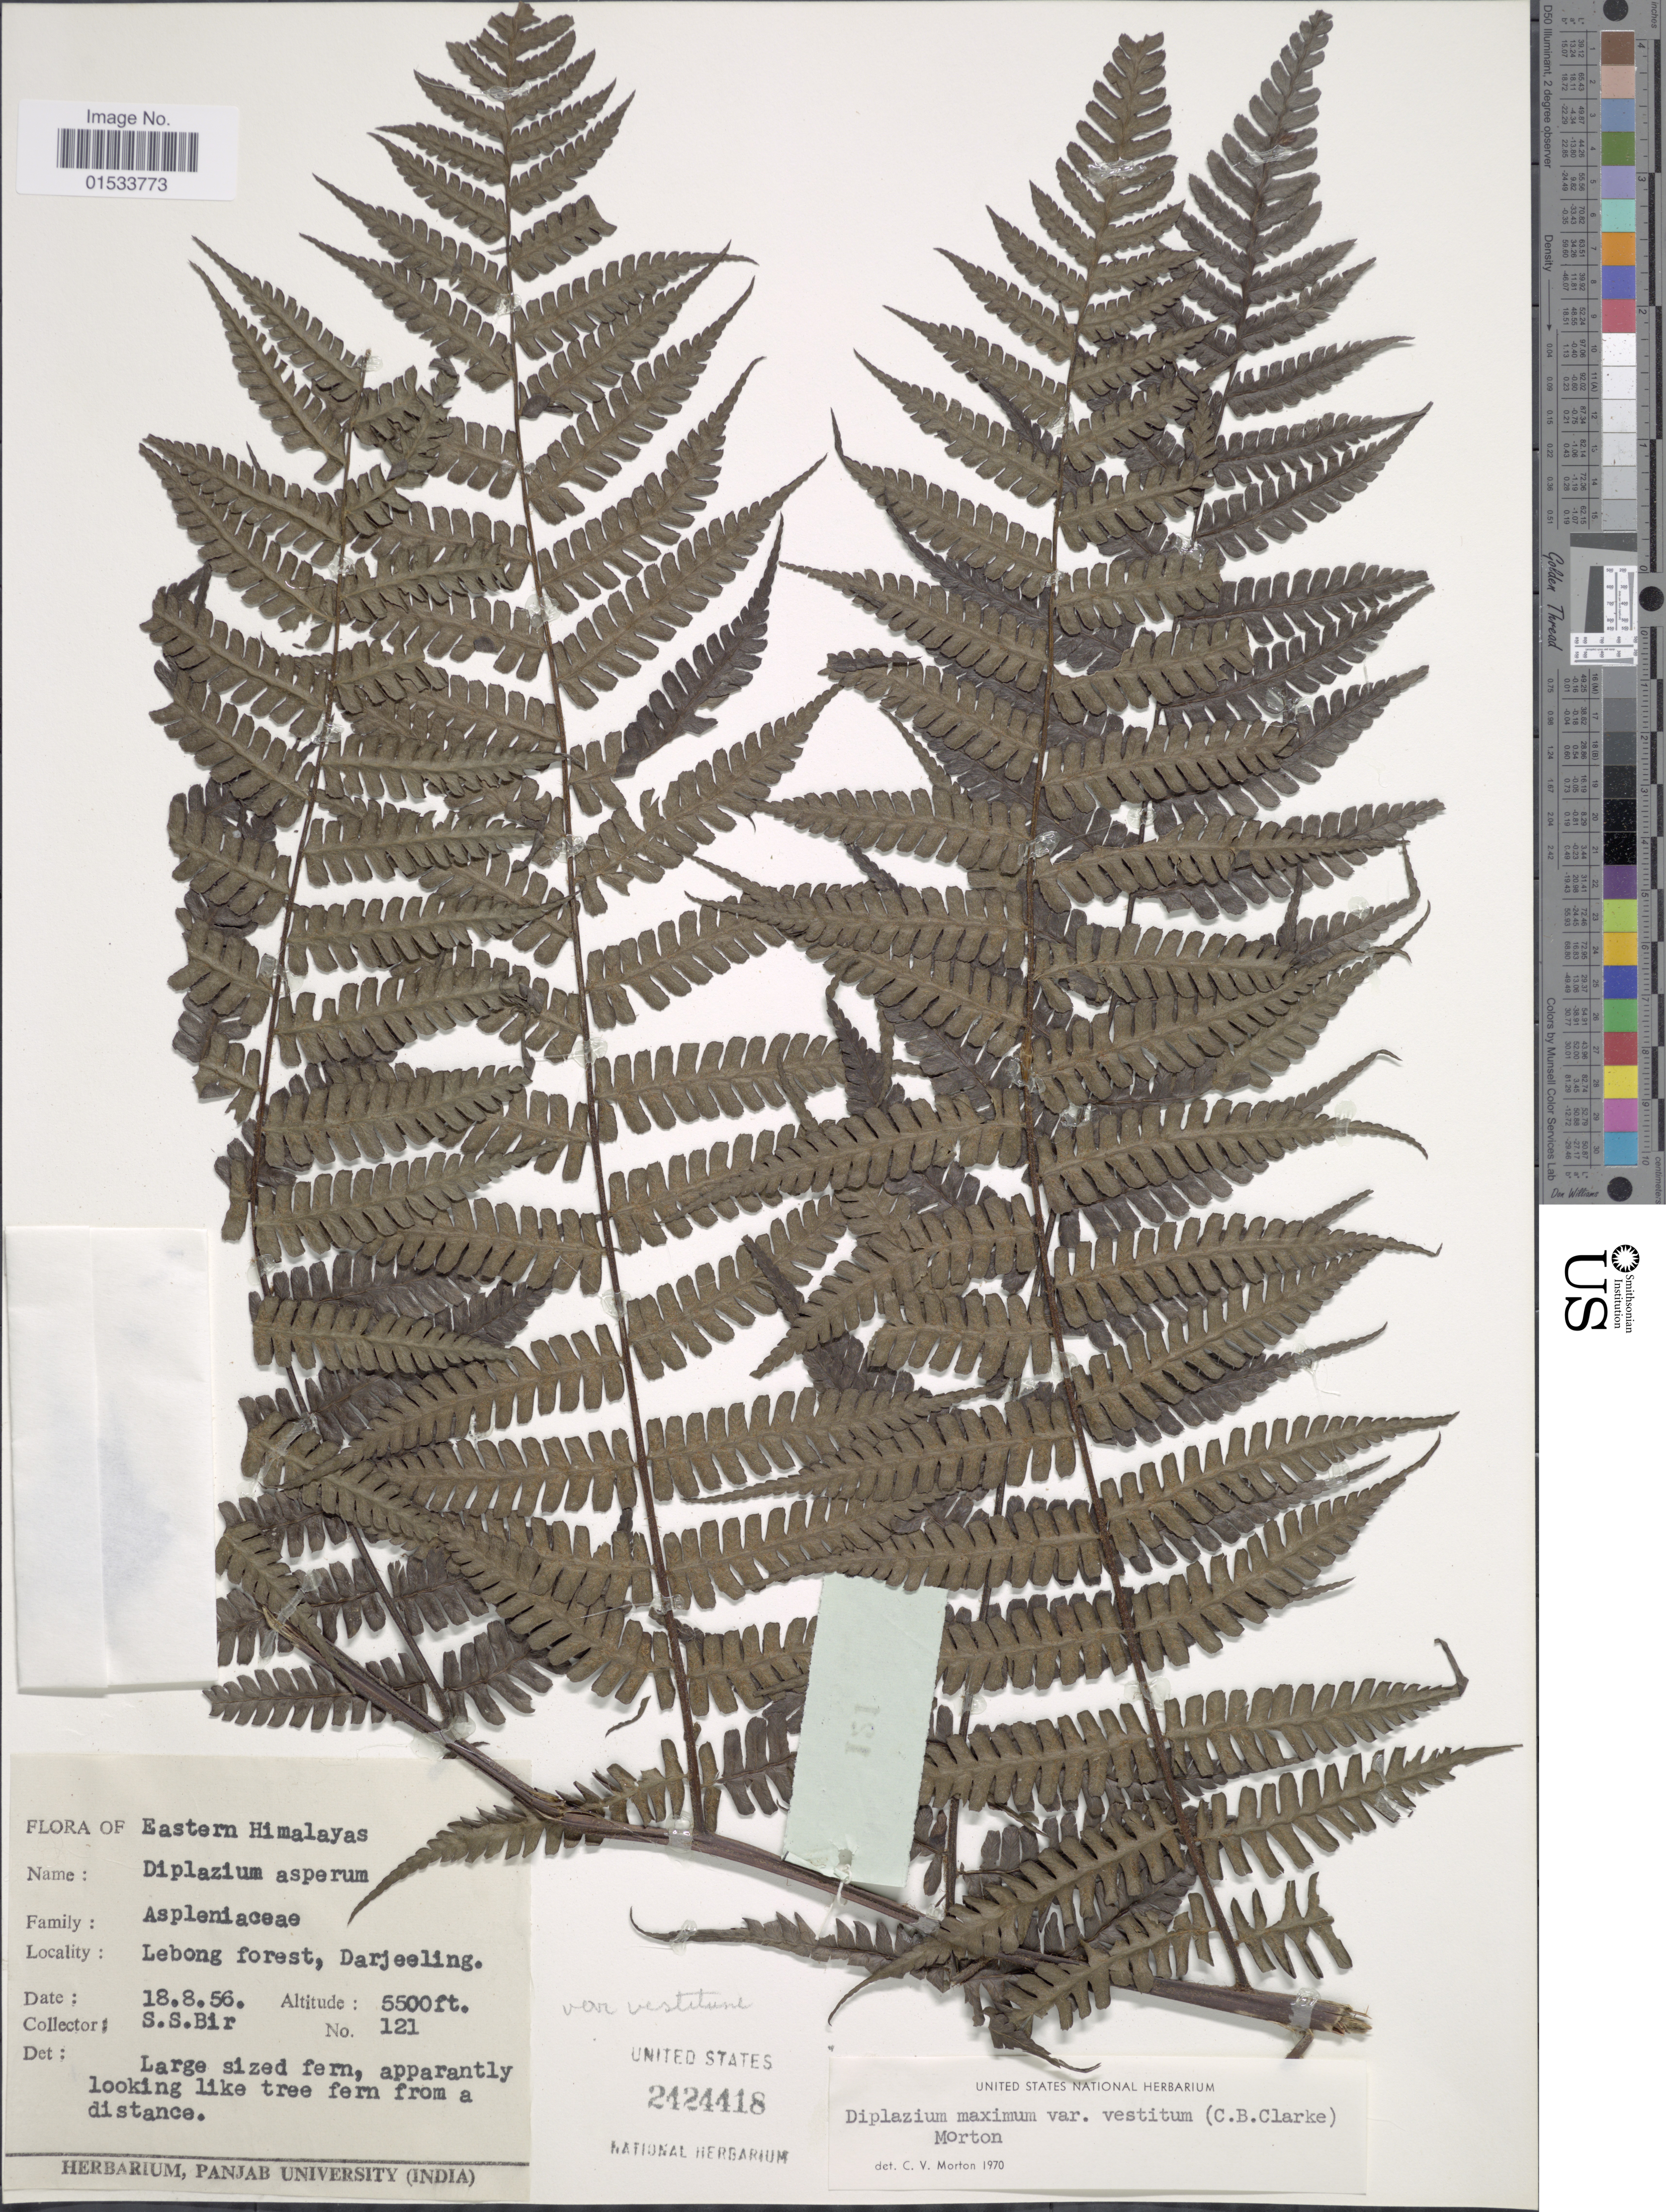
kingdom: Plantae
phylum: Tracheophyta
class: Polypodiopsida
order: Polypodiales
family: Athyriaceae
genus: Diplazium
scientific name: Diplazium himalayense var. himalayense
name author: (Ching) Panigrahi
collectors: S. S. Bir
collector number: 121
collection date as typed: Transcribed d/m/y: 18/8/56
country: India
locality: Eastern Himalayas, Lebong forest, Darjeeling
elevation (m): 1676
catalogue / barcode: US 2424418